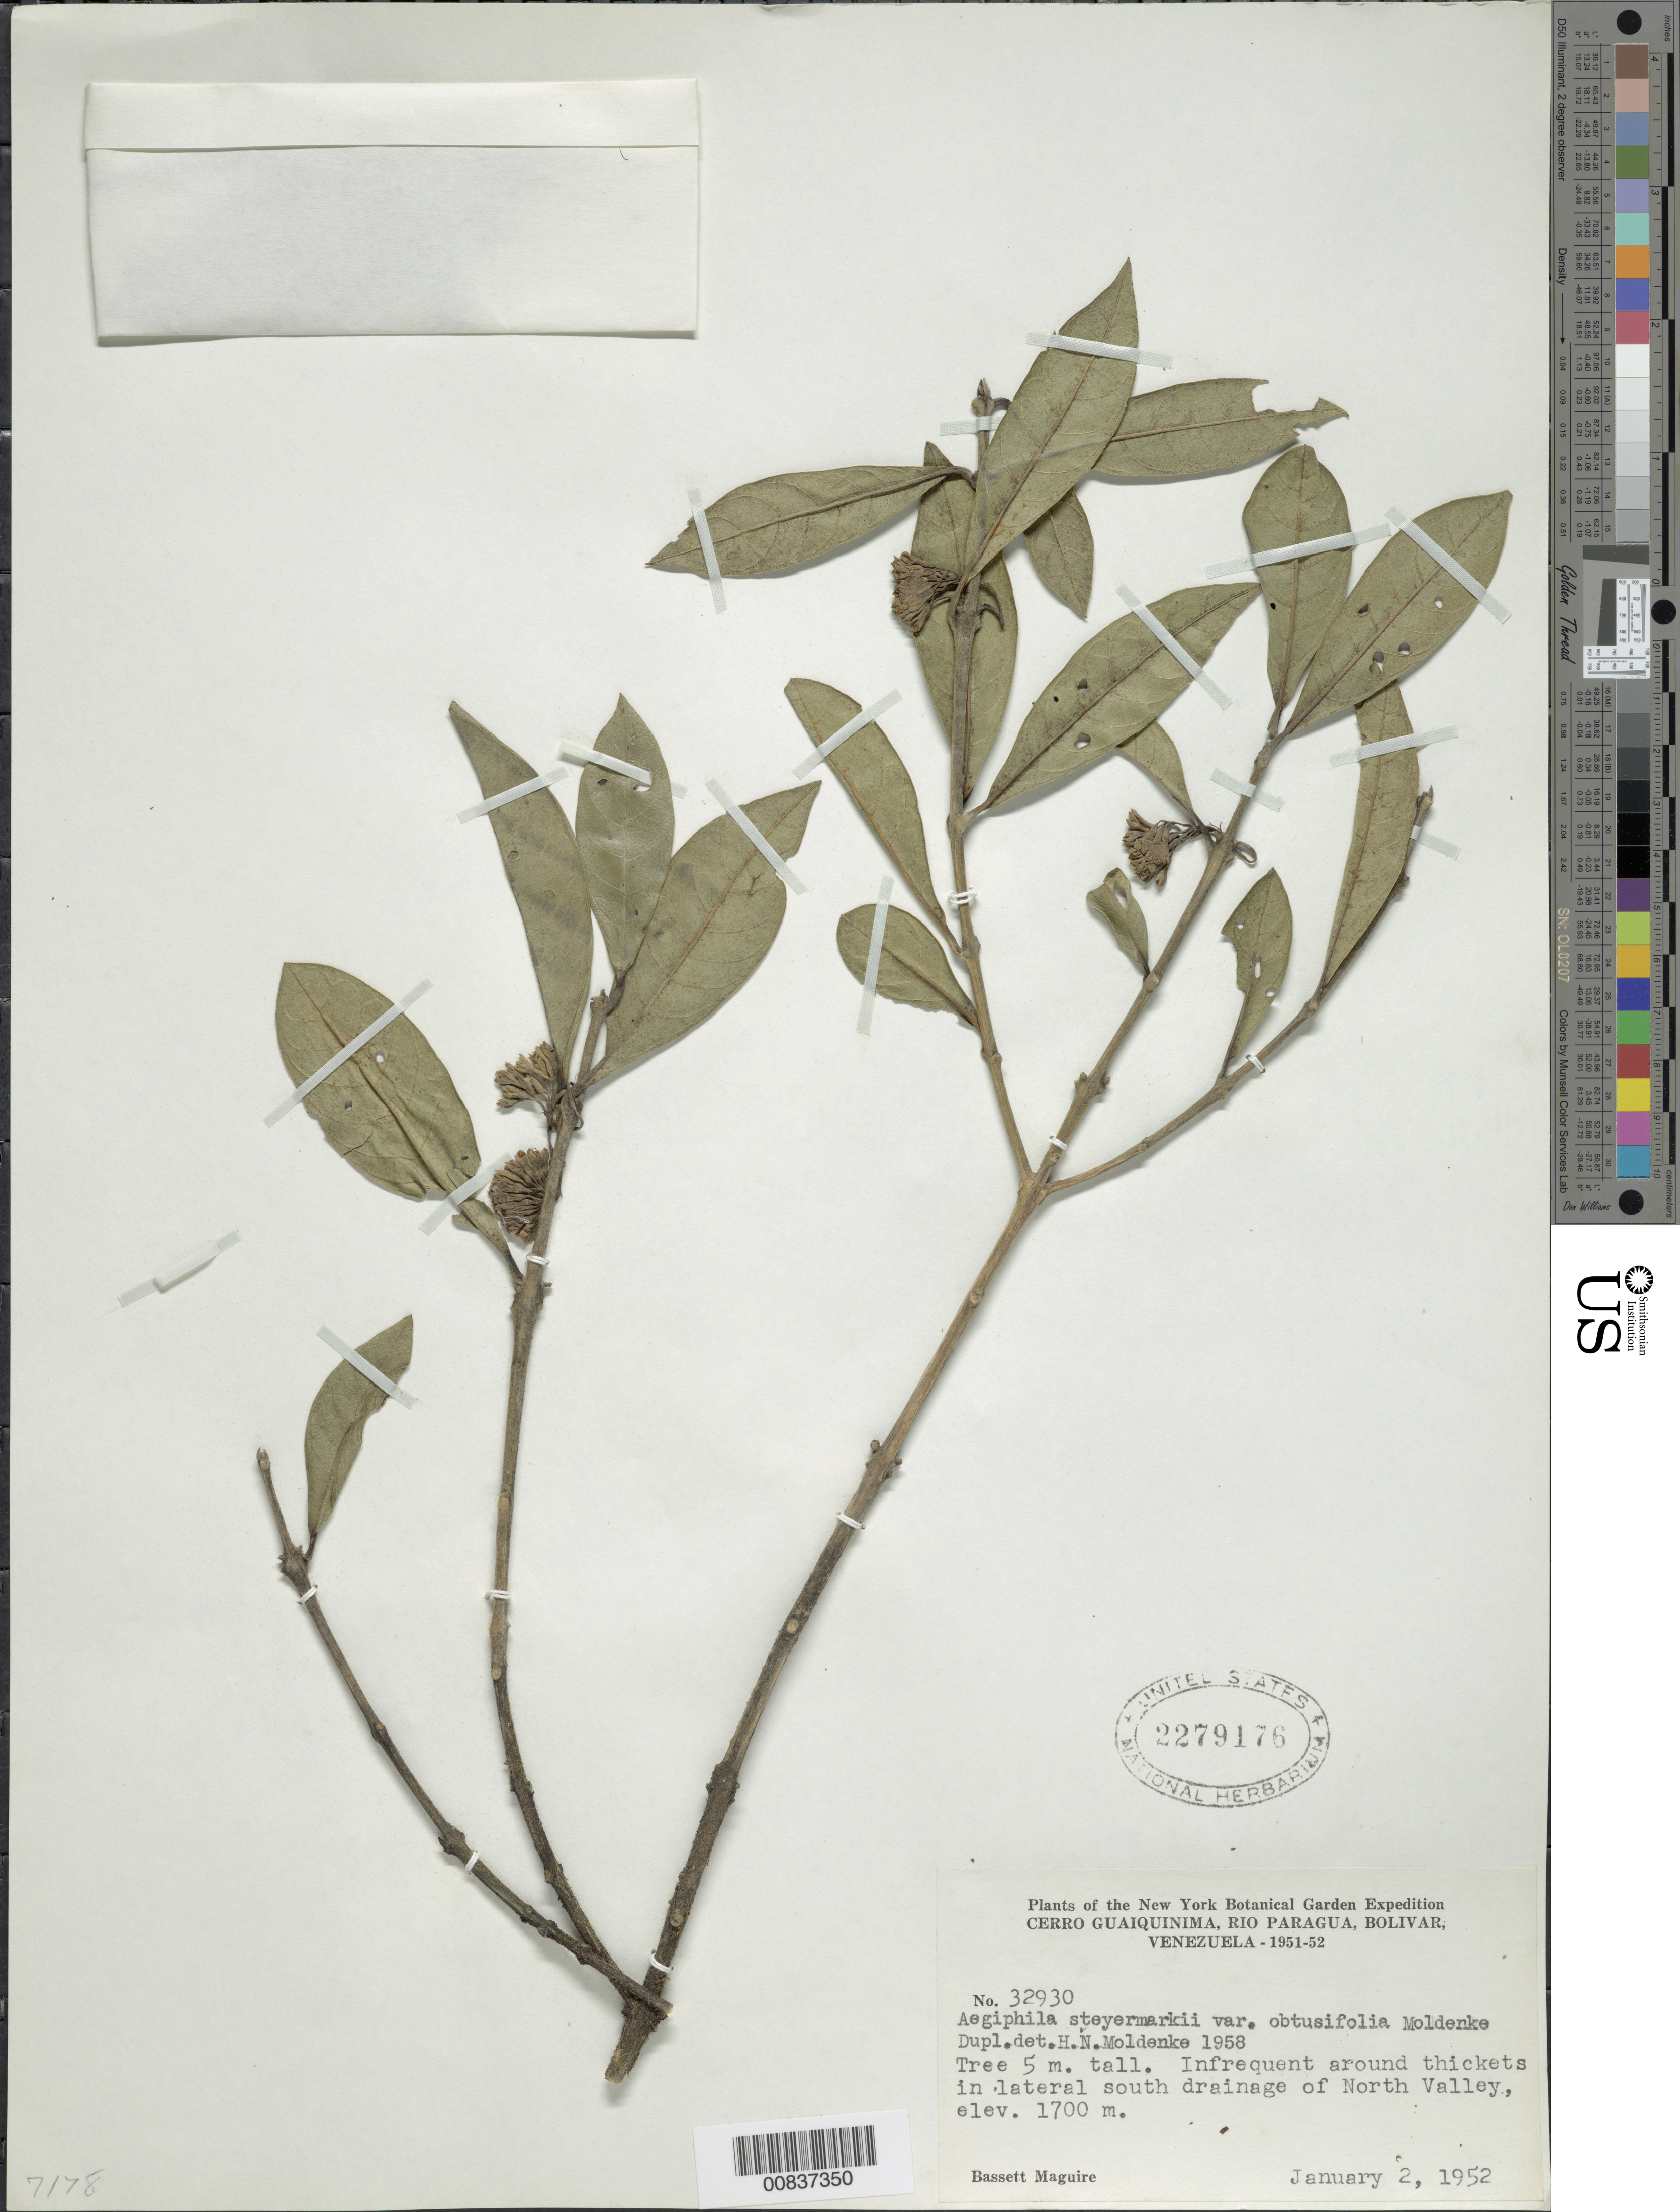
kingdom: Plantae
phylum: Tracheophyta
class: Magnoliopsida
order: Lamiales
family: Lamiaceae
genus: Aegiphila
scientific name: Aegiphila steyermarkii var. obtusifolia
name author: Moldenke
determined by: Moldenke, H. N.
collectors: B. Maguire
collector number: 32930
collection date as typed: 2-Jan-52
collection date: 1952-01-02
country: Venezuela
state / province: Bolívar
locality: Cerro Guaiquinima, Río Paragua, "North Valley"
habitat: Around thickets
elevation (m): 1700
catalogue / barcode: US 2279176